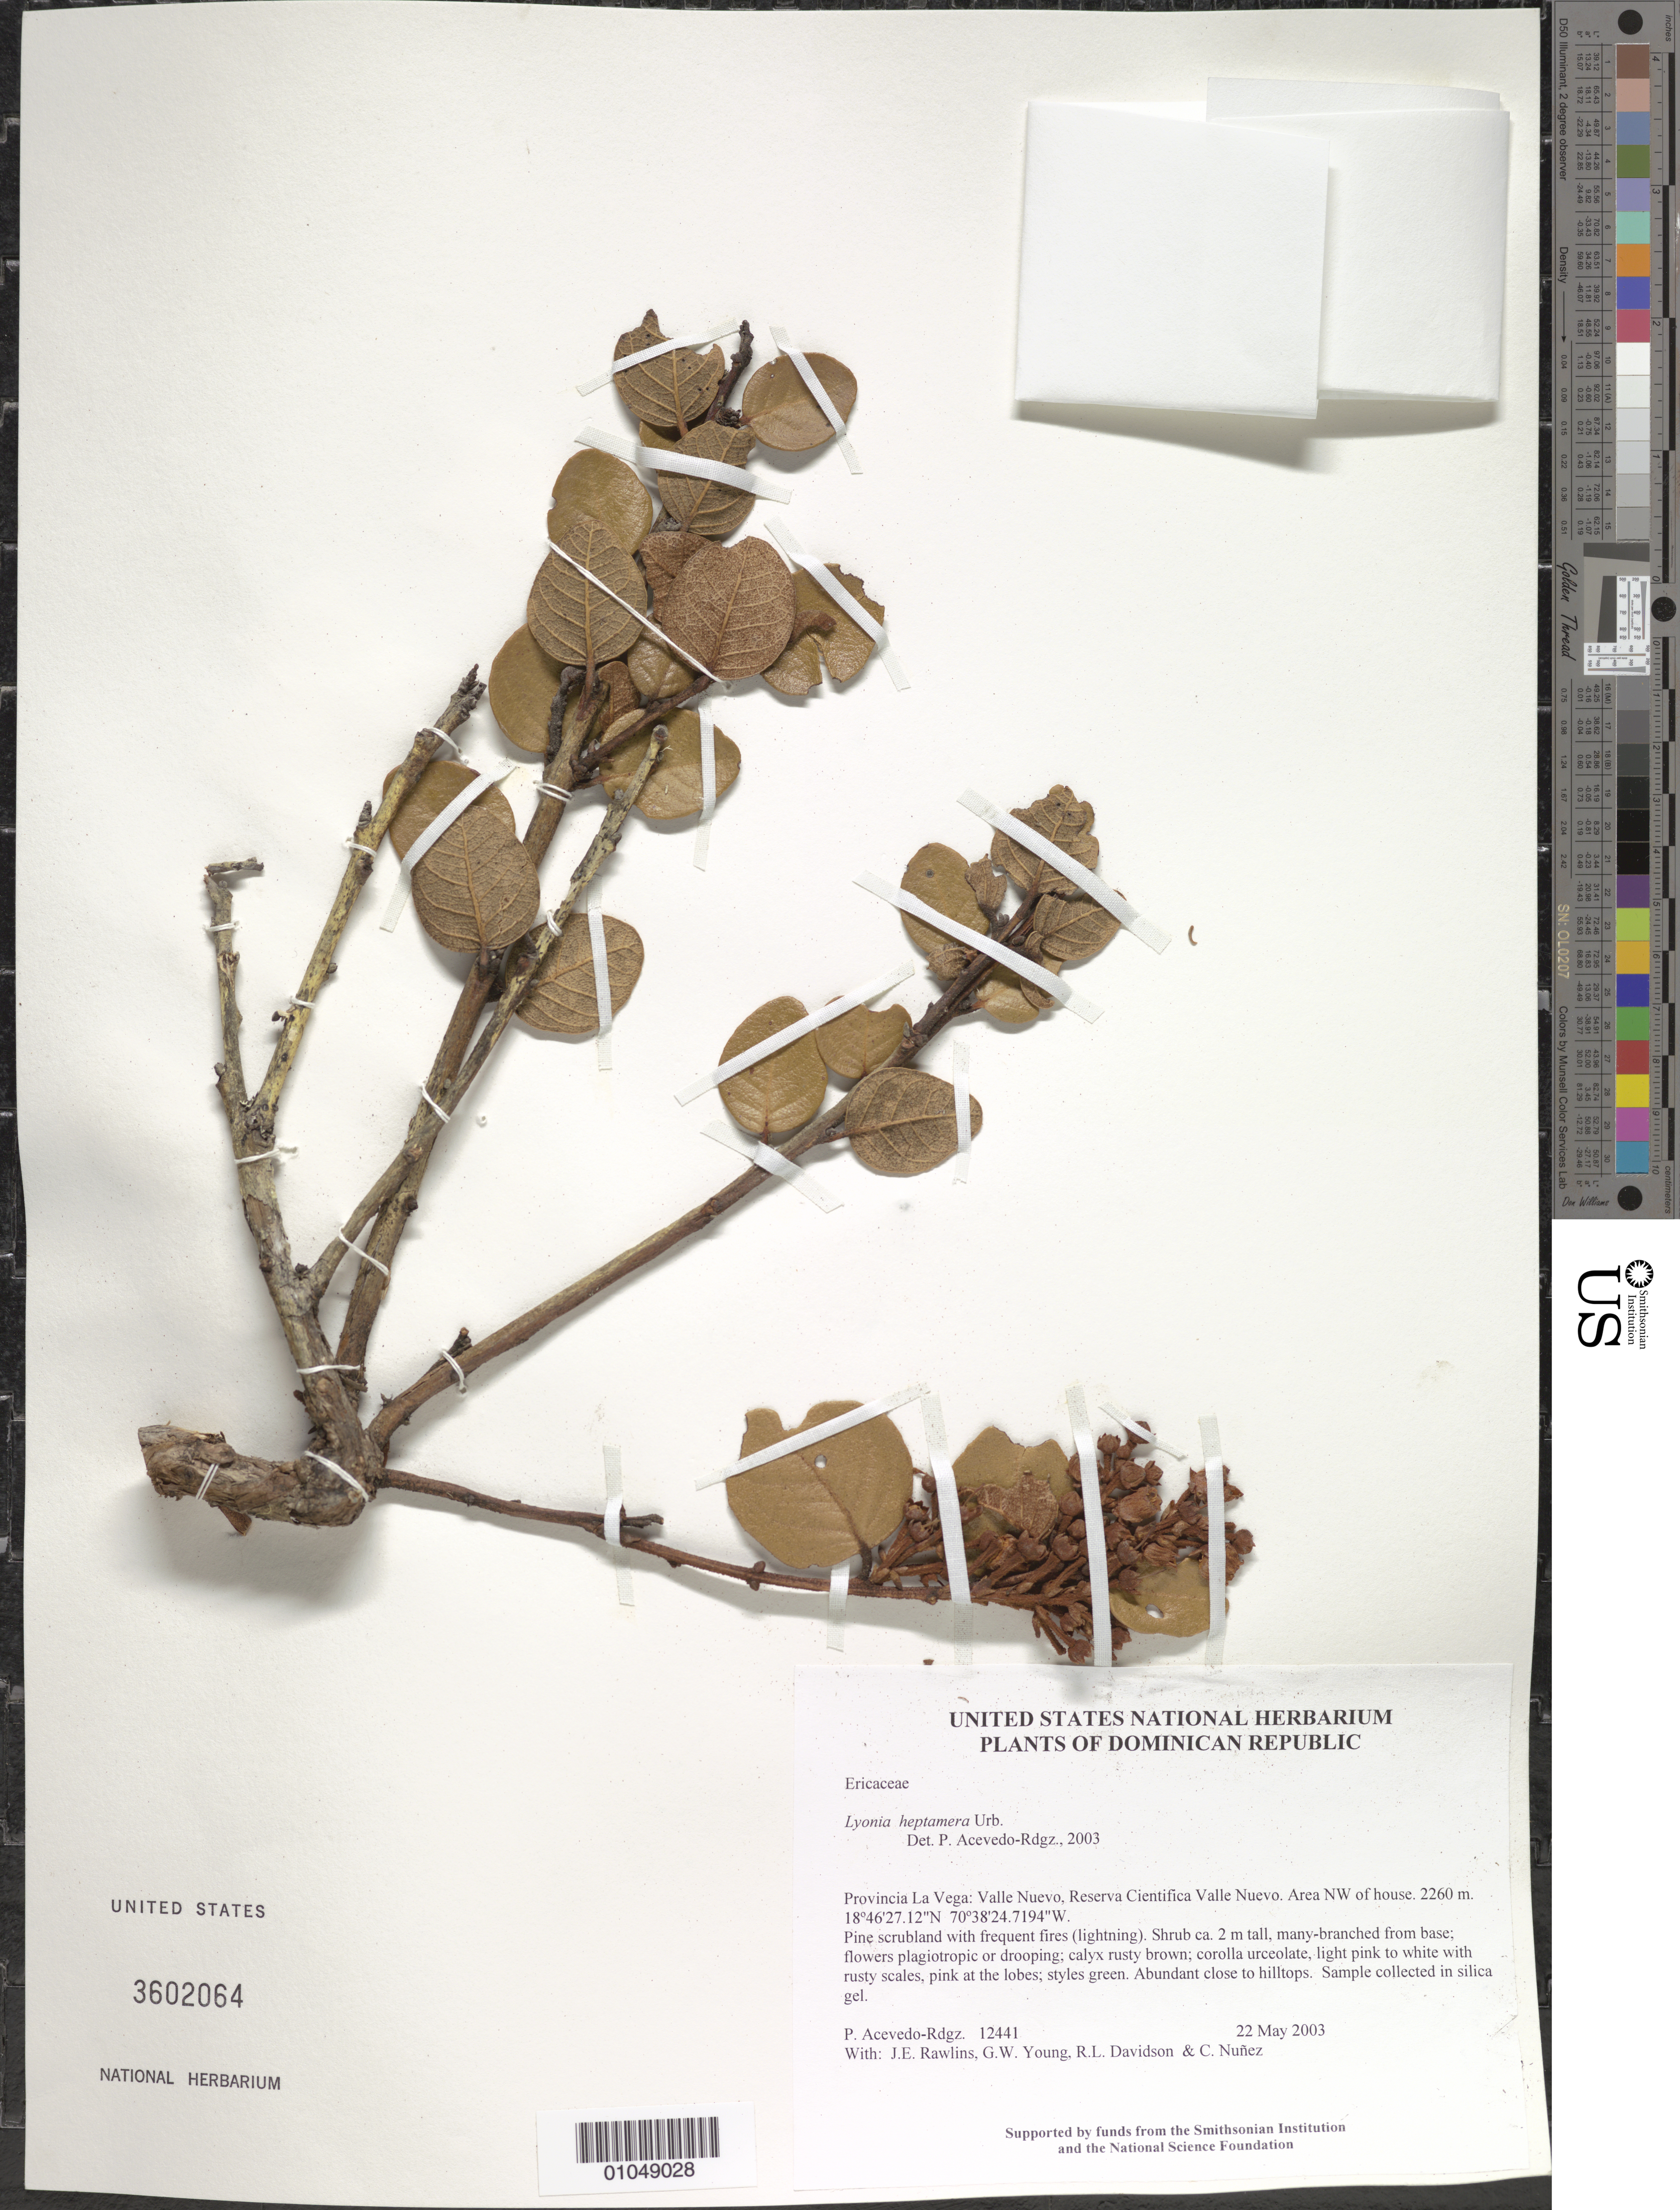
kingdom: Plantae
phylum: Tracheophyta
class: Magnoliopsida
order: Ericales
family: Ericaceae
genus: Lyonia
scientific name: Lyonia heptamera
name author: Urb.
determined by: Acevedo-Rodríguez, P., (BOT), Smithsonian Institution - National Museum of Natural History (UNITED STATES)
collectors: P. Acevedo-Rodr., J. Rawlins, G. Young, R. Davidson & C. Nunez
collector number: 12441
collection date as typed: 22 May 2003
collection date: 2003-05-22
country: Dominican Republic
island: Hispaniola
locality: Provincia La Vega: Valle Nuevo, Reserva Cientifica Valle Nuevo. Area NW of house.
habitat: Pine scrubland with frequent fires (lightning).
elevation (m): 2260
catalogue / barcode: US 3602064